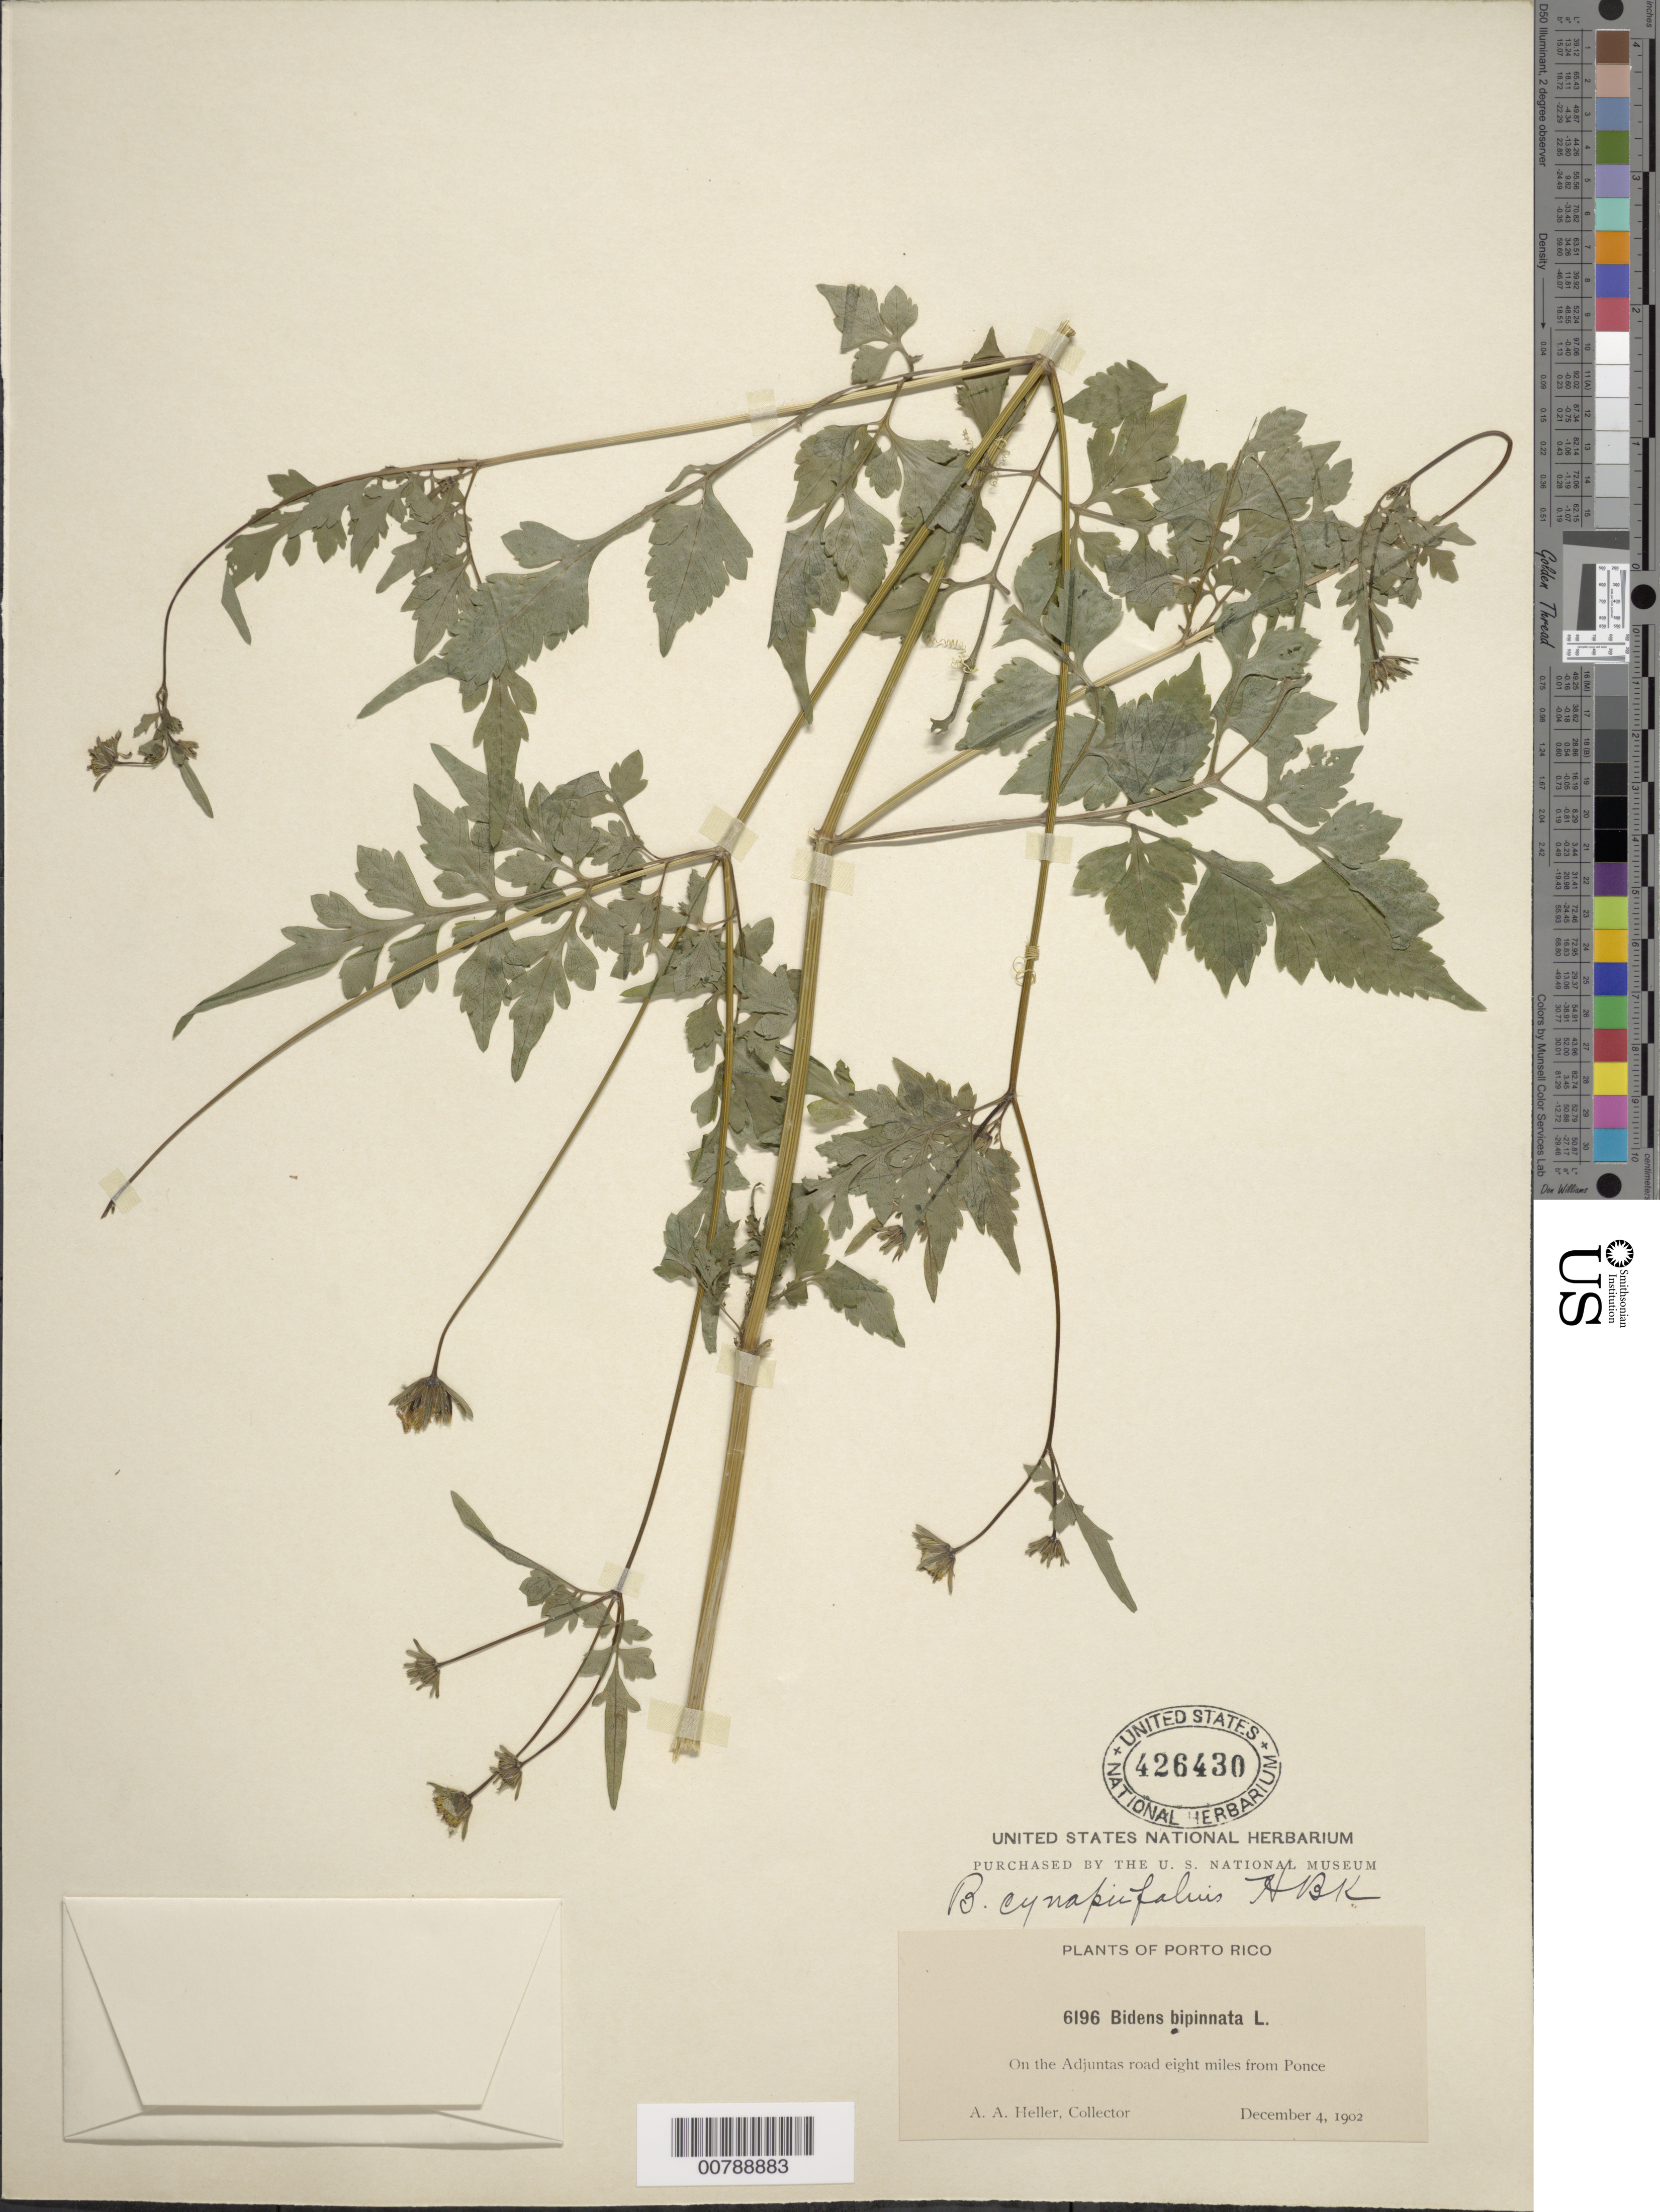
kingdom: Plantae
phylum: Tracheophyta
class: Magnoliopsida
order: Asterales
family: Asteraceae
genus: Bidens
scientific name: Bidens cynapiifolia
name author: Kunth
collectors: A. A. Heller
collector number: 6196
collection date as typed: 04 Dec 1902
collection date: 1902-12-04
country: Puerto Rico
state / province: Ponce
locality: On the Adjuntas road eight miles from Ponce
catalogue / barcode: US 426430